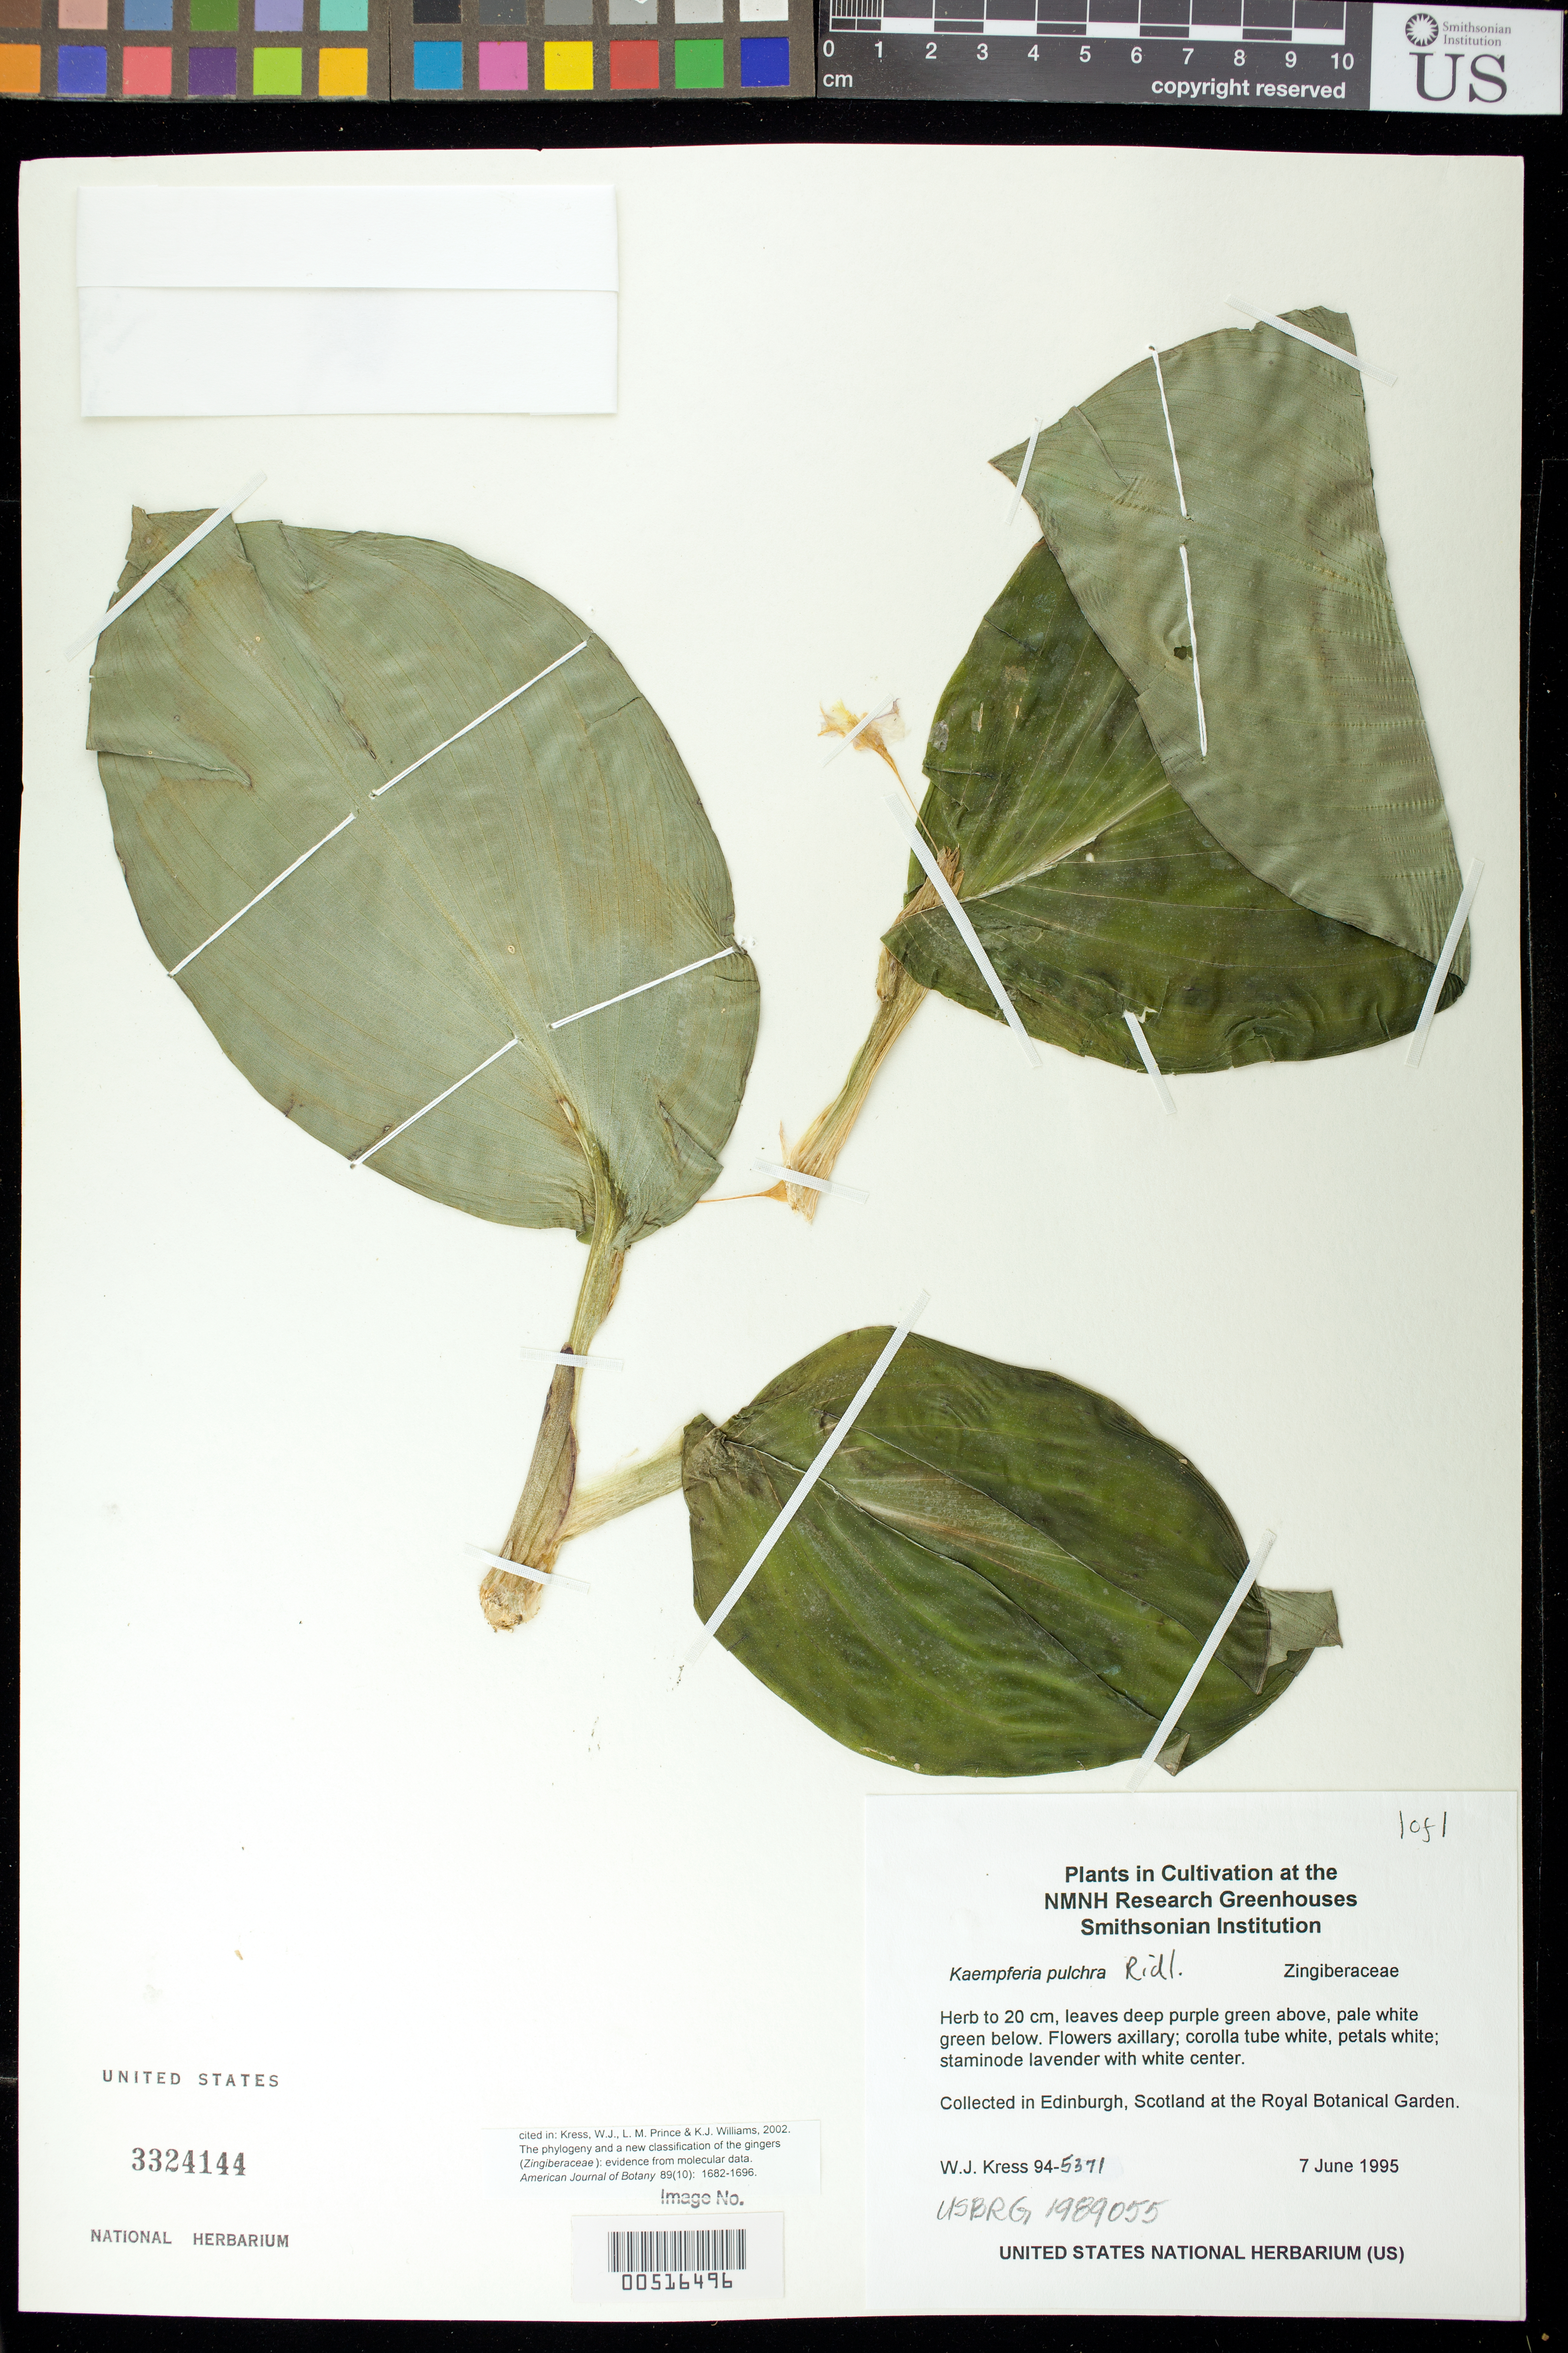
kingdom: Plantae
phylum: Tracheophyta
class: Liliopsida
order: Zingiberales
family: Marantaceae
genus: Donax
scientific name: Donax grandis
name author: (Miq.) Ridl.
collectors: W. J. Kress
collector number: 94-5265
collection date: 1995-06-07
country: United Kingdom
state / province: Scotland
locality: Collected in Edinburg, Scotland at the Royal Botanical Garden.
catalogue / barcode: US 3324144